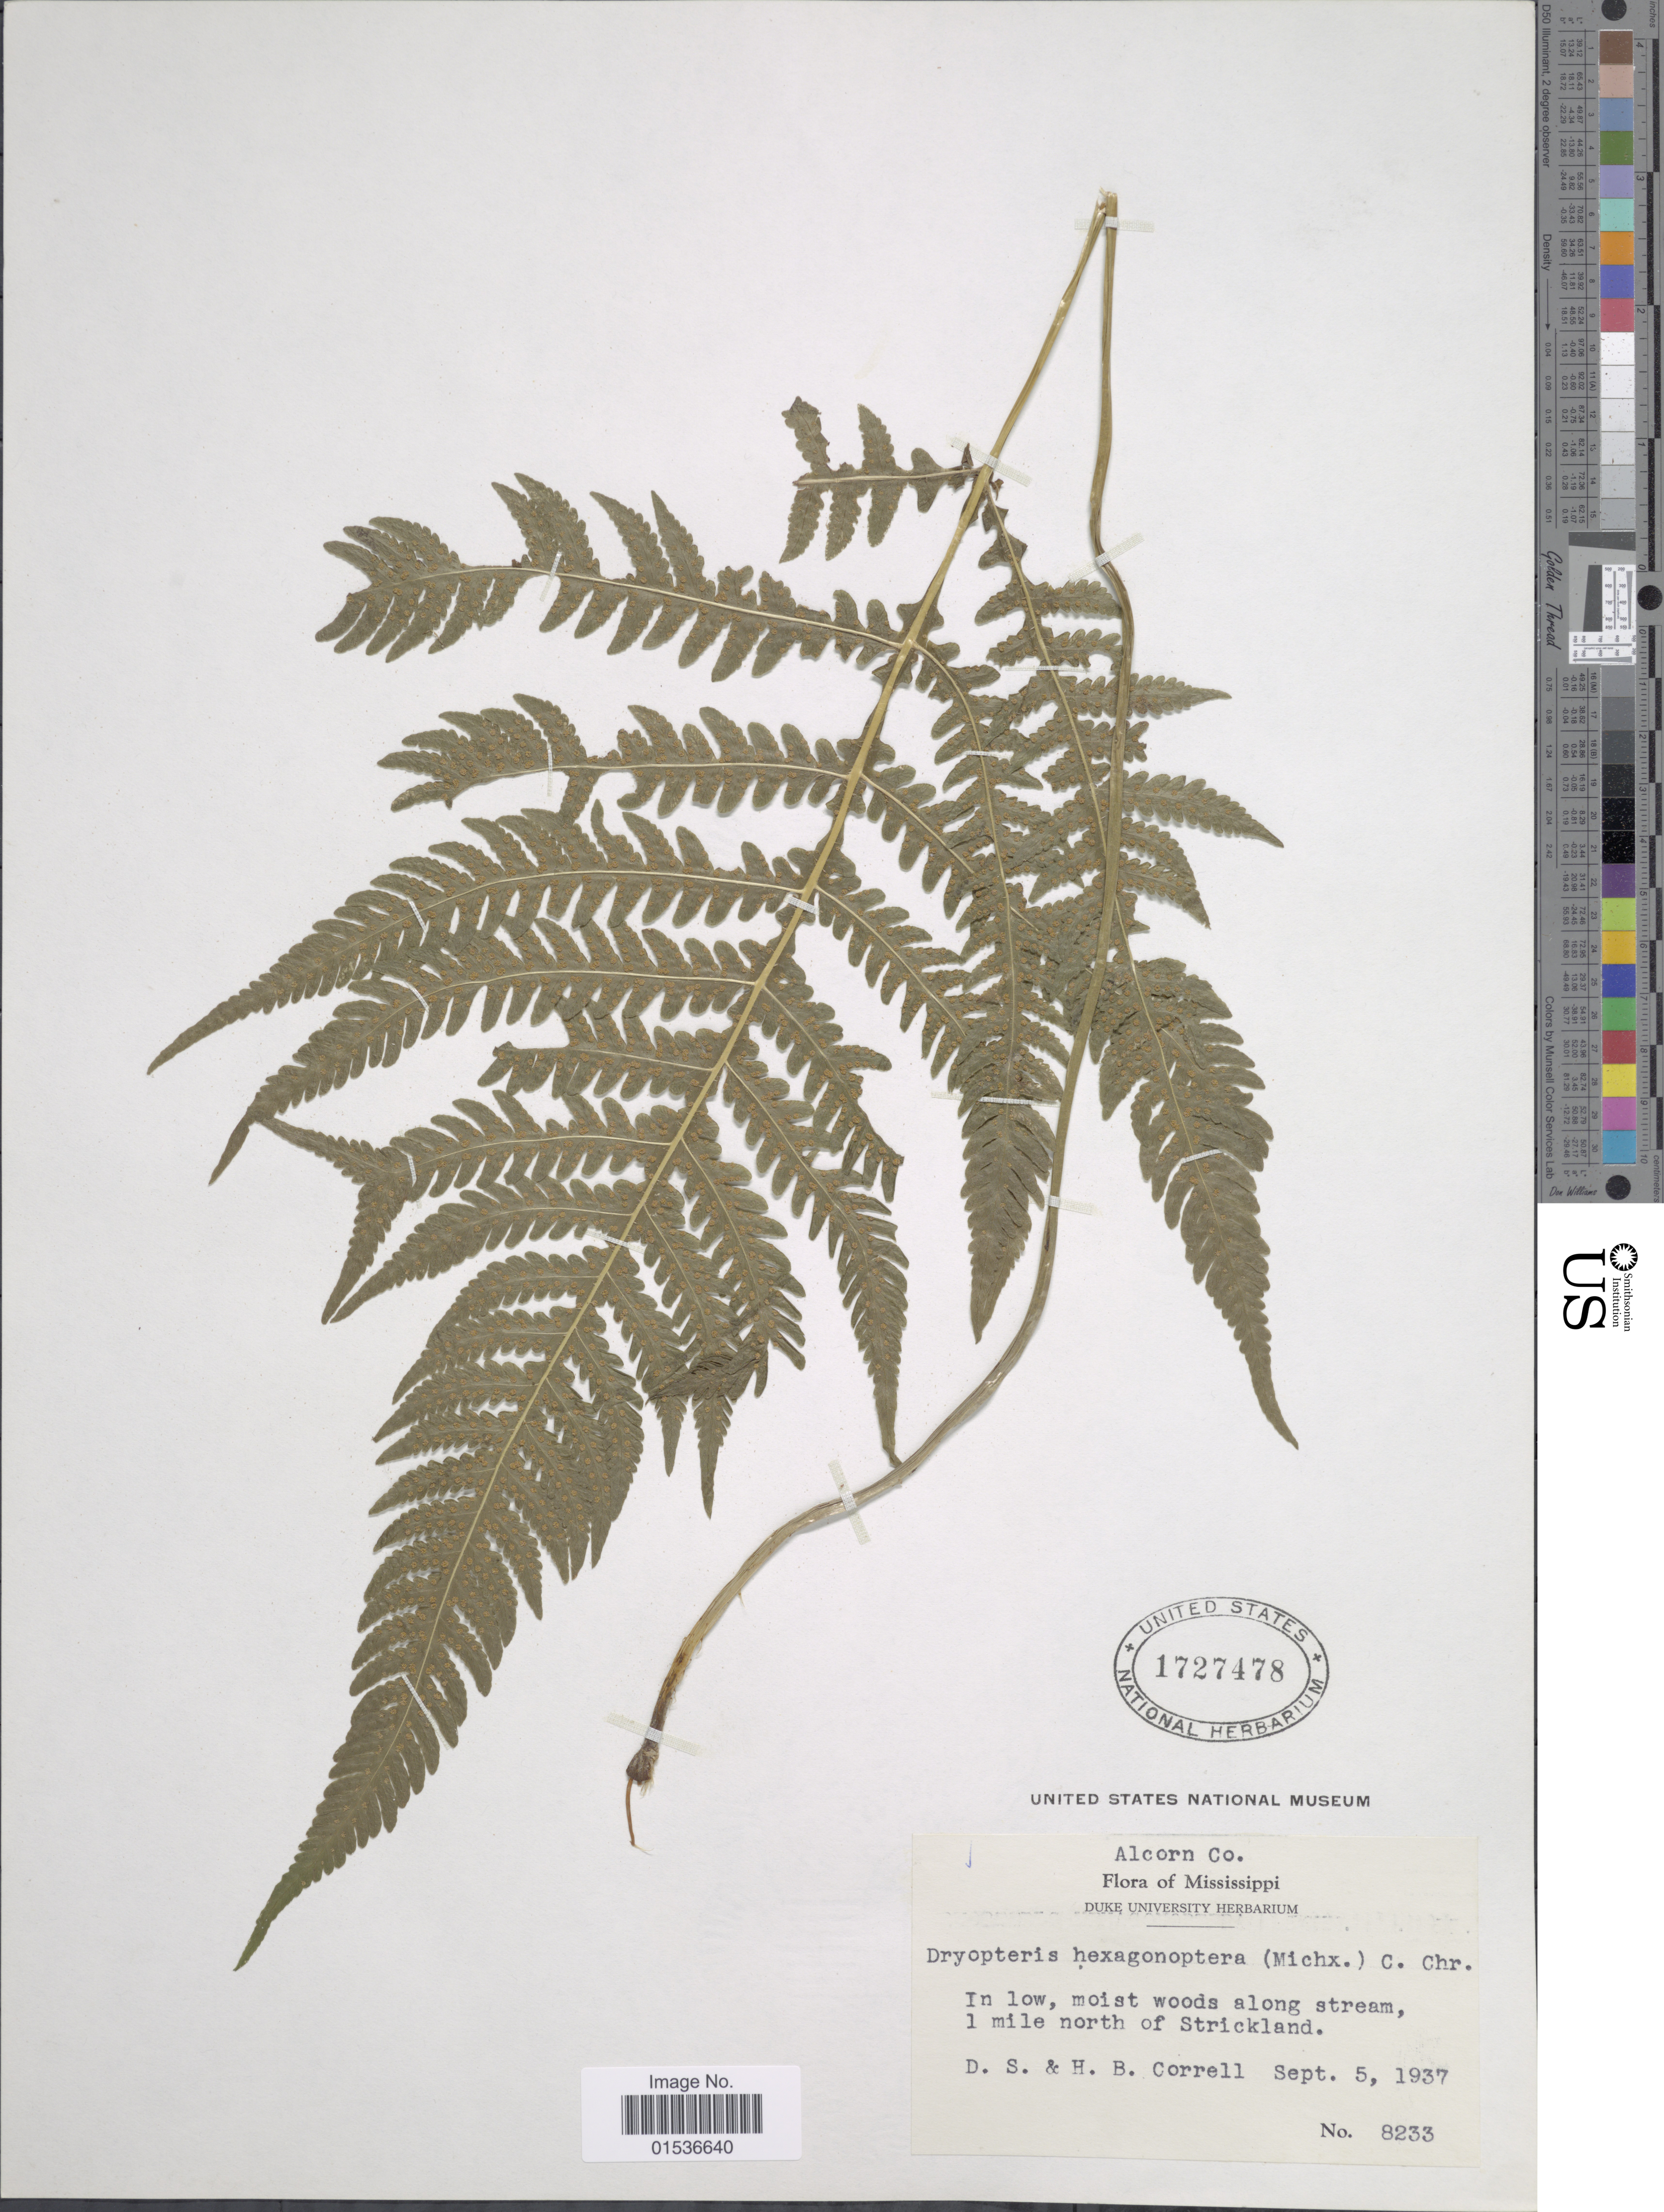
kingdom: Plantae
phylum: Tracheophyta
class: Polypodiopsida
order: Polypodiales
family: Thelypteridaceae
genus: Phegopteris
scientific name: Phegopteris hexagonoptera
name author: (Michx.) Fée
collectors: D. S. Correll & H. Correll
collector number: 8233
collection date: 1937-09-05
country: United States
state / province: Mississippi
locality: Alcorn Co. Mississippi, moist woods along stream, 1 miles north of Strickland,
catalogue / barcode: US 1727478